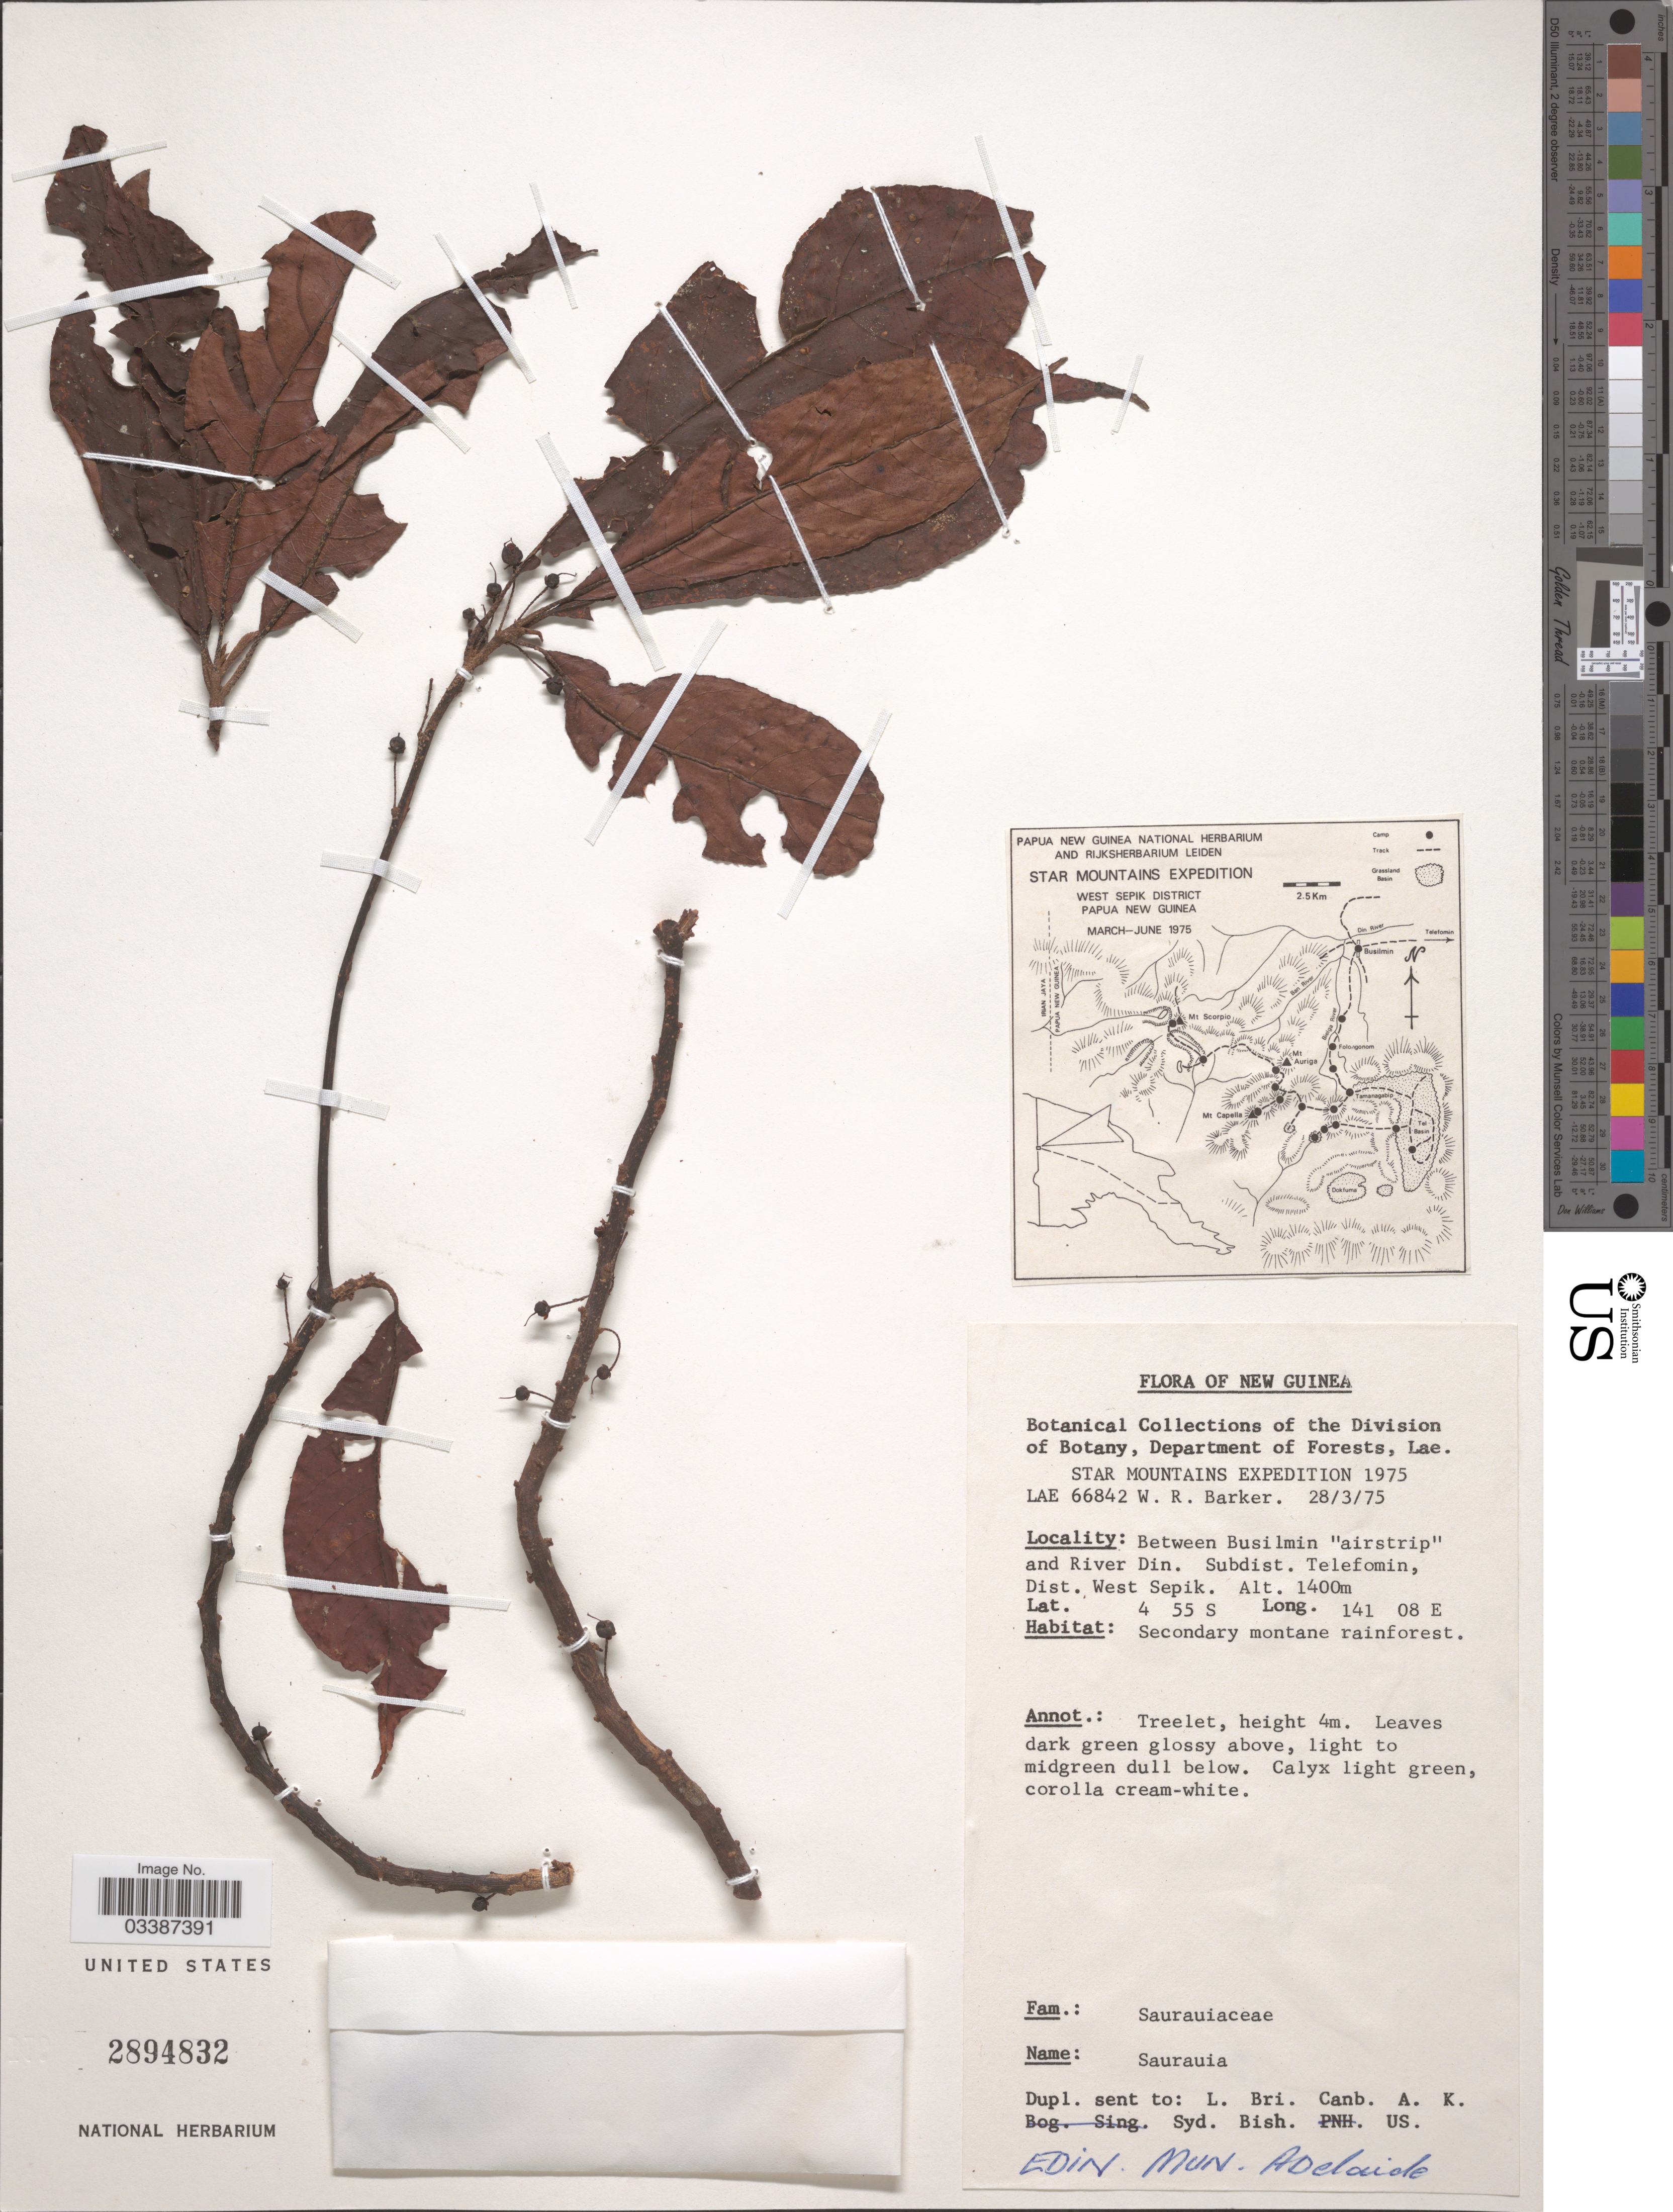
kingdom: Plantae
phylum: Tracheophyta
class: Magnoliopsida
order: Ericales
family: Actinidiaceae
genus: Saurauia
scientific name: Saurauia sp.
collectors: W. R. Barker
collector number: LAE 66842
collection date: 1975-03-28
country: Papua New Guinea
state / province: Sandaun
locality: New Guinea. Star Mountains. Between Busilmin "airstrip" and River Din. Subdist. Telefomin, Dist. West Sepik.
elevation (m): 1400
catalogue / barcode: US 2894832